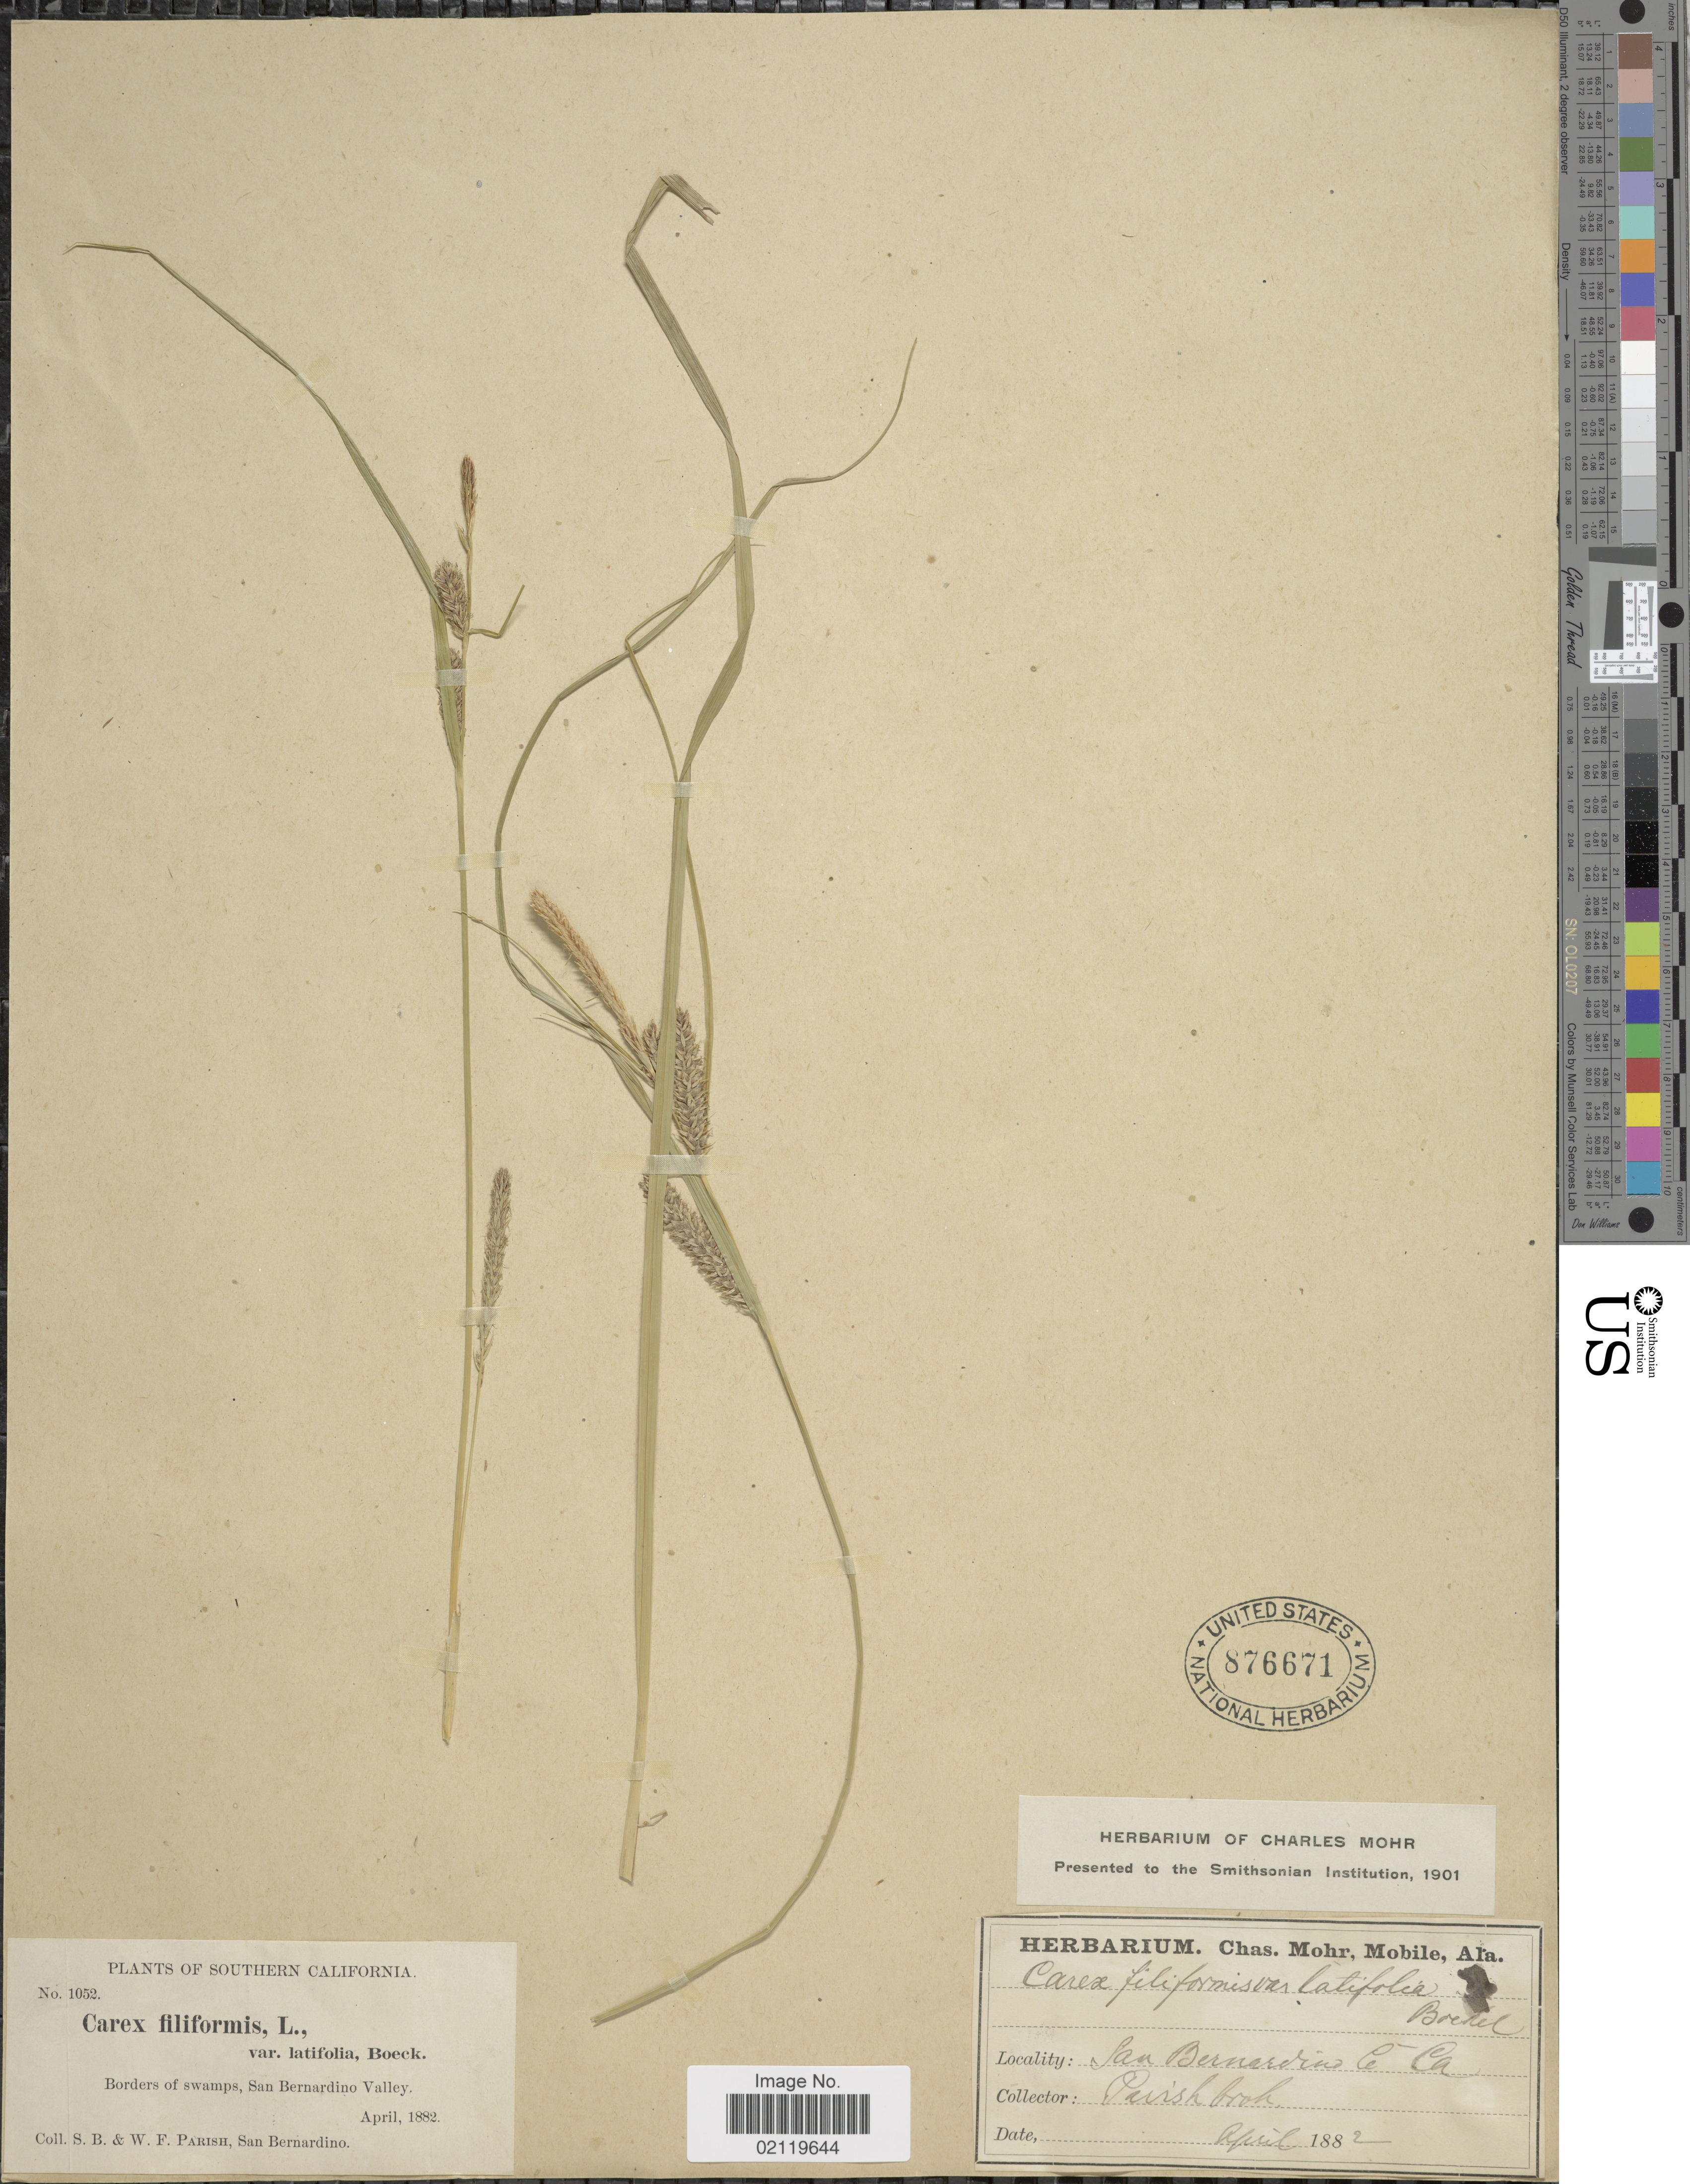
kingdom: Plantae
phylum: Tracheophyta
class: Liliopsida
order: Poales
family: Cyperaceae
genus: Carex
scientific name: Carex pellita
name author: Muhl. ex Willd.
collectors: S. B. Parish & W. F. Parish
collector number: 1052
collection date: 1882-04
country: United States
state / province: California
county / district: San Bernardino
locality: Southern California. Borders of swamps, San Bernardino Valley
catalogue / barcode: US 876671